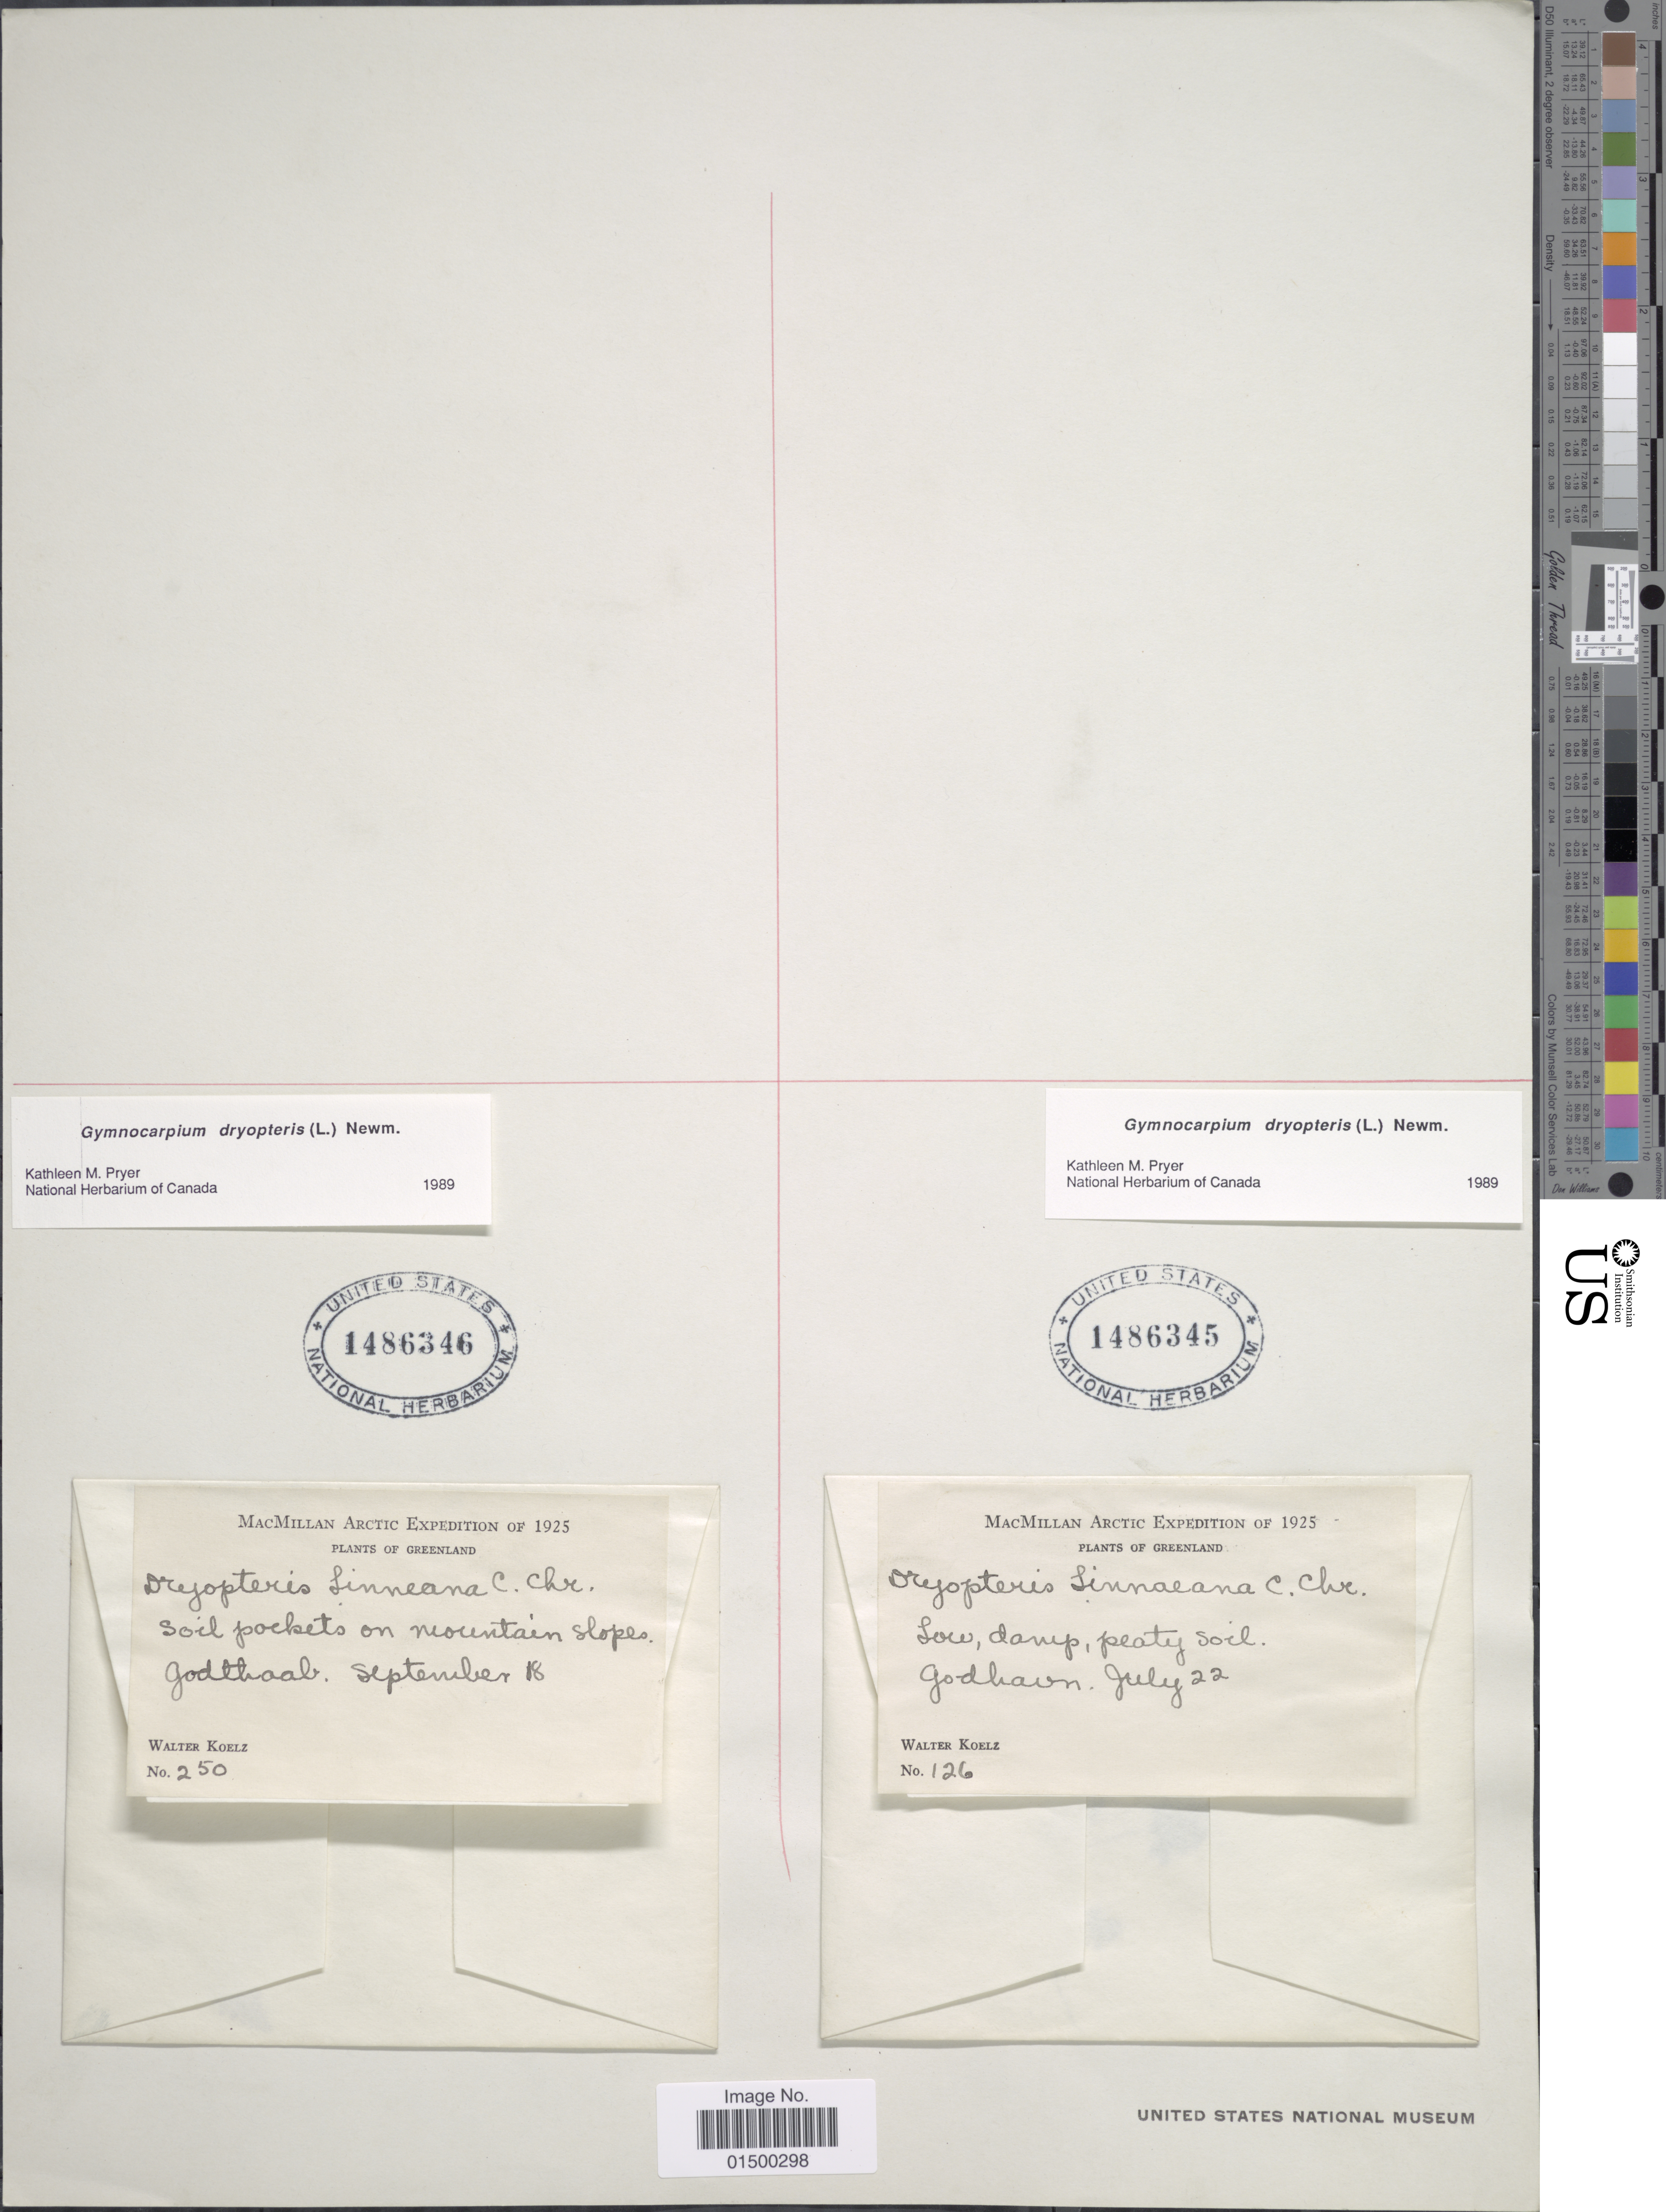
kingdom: Plantae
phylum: Tracheophyta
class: Polypodiopsida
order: Polypodiales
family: Cystopteridaceae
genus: Gymnocarpium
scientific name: Gymnocarpium dryopteris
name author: (L.) Newman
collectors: W. N. Koelz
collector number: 250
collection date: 1925-09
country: Greenland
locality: Greenland. Arctic. Godthaab.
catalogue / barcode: US 1486346-2